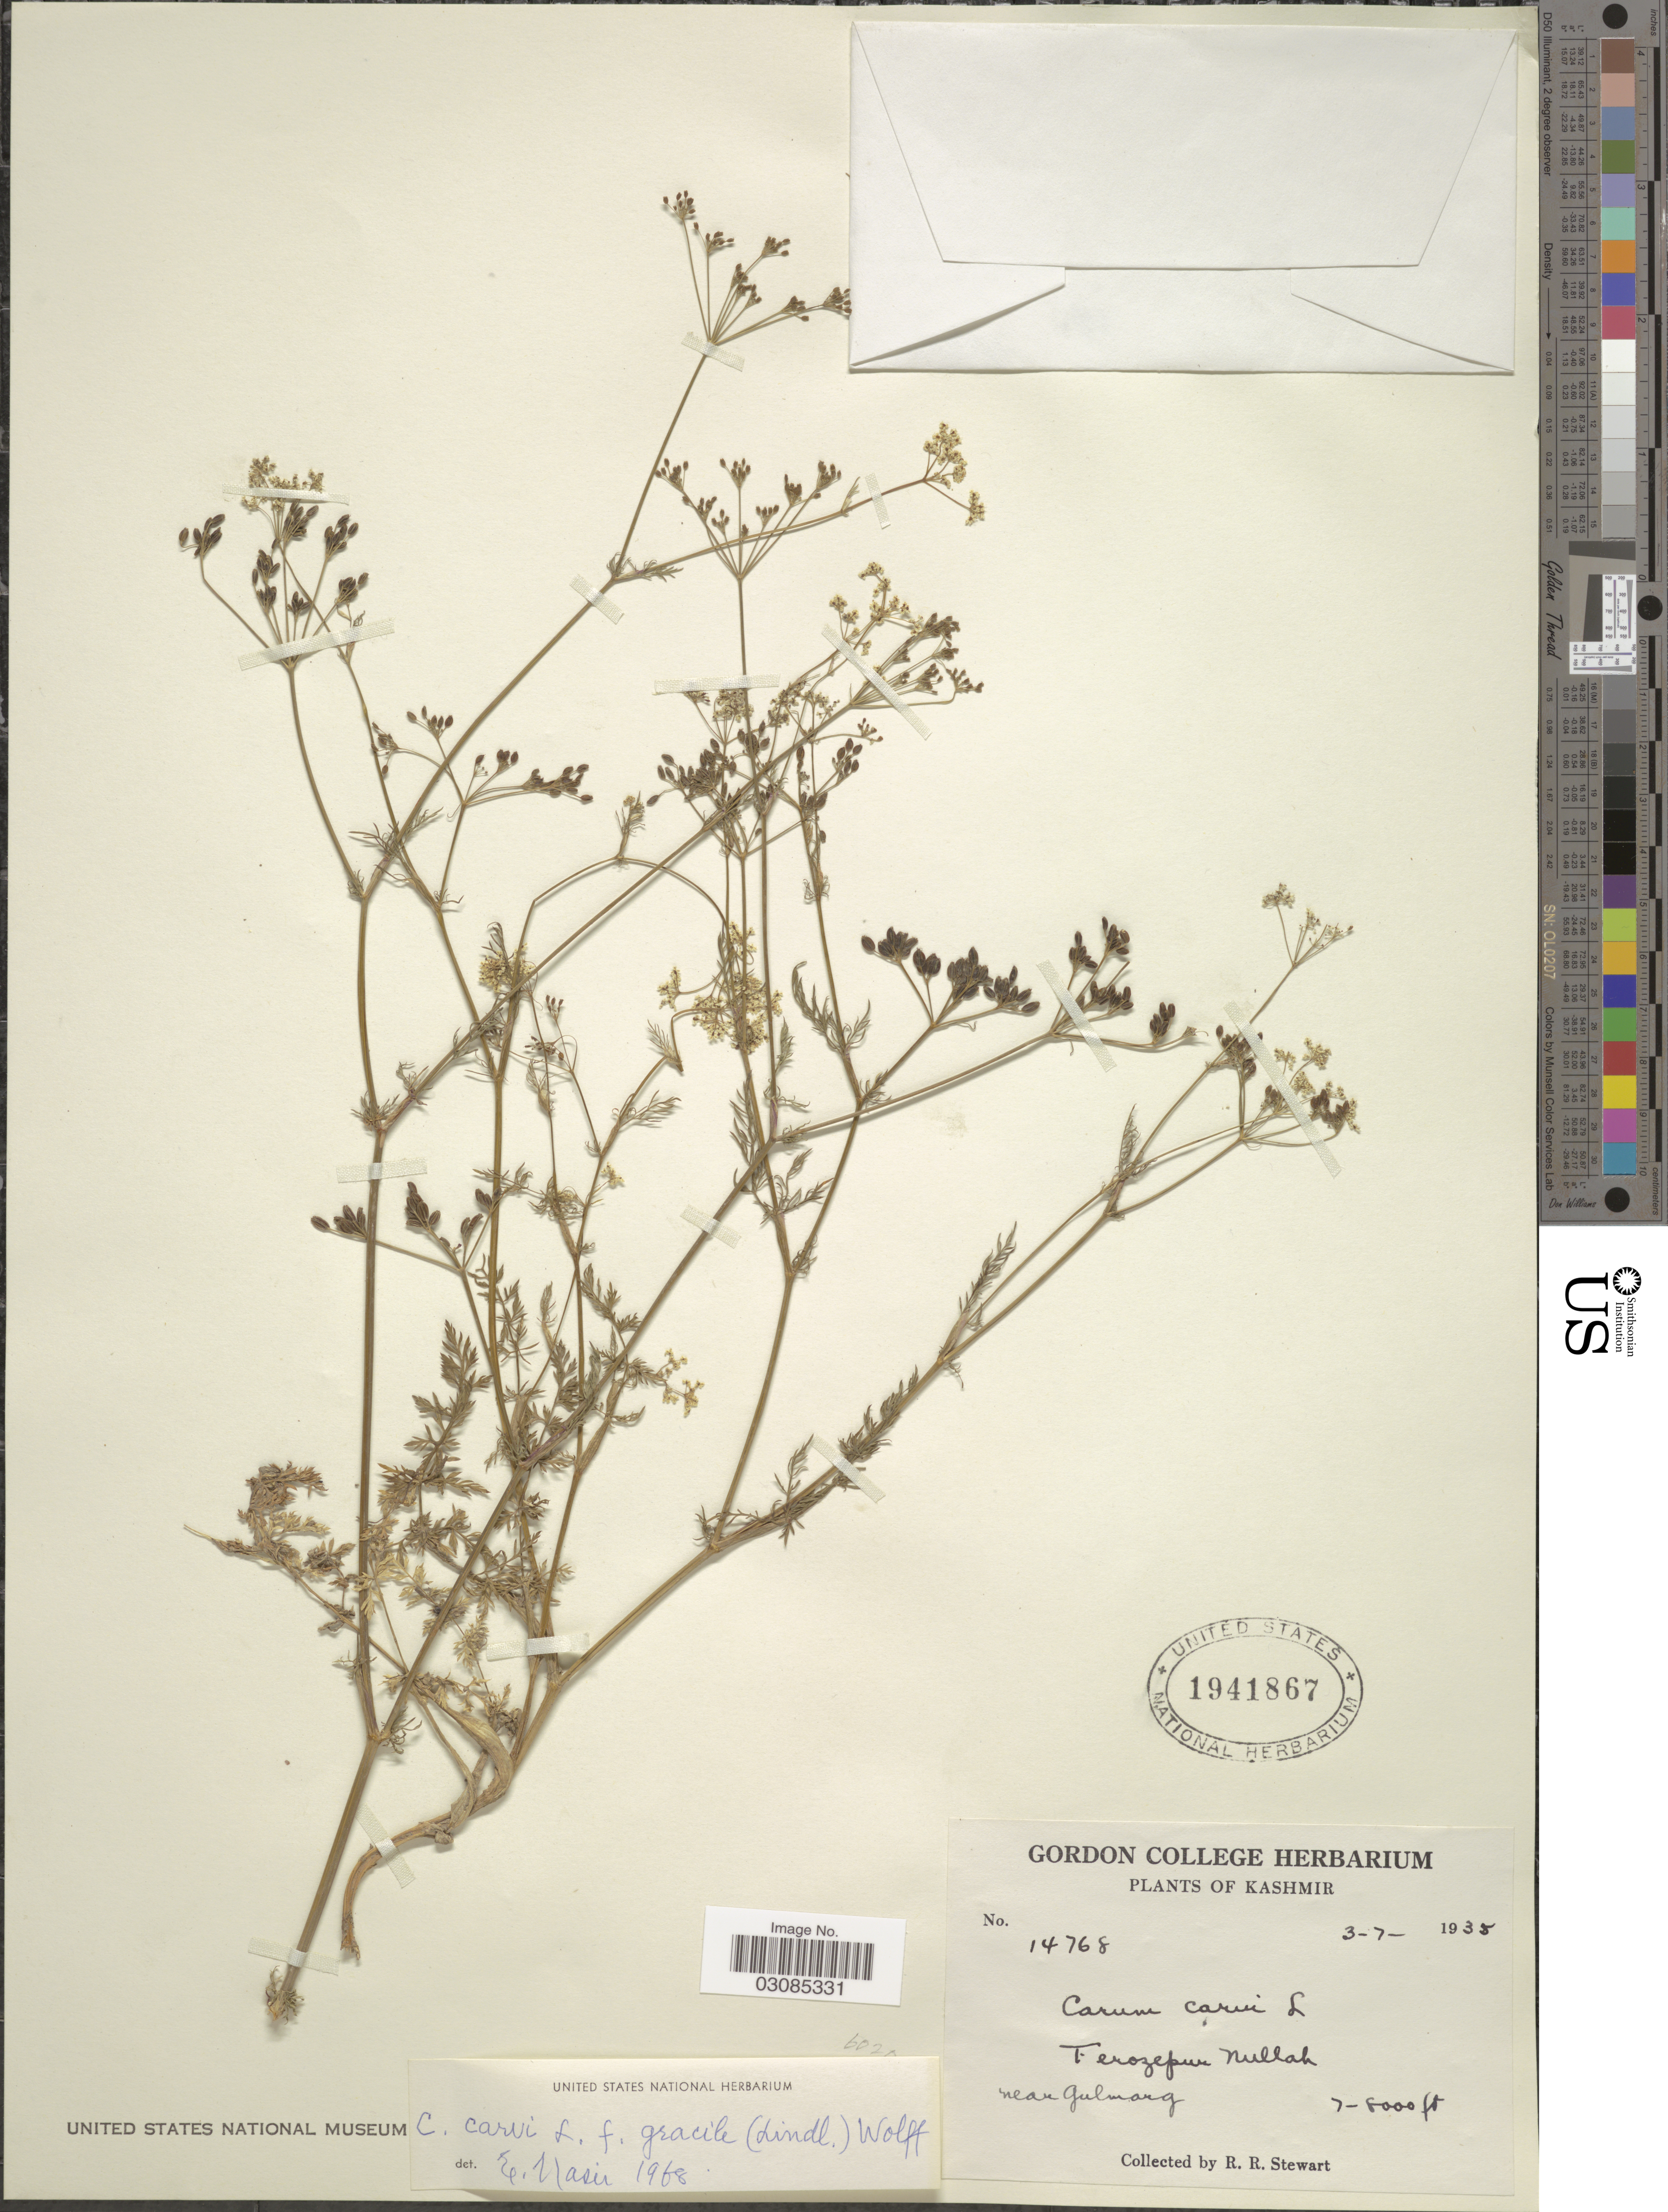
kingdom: Plantae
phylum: Tracheophyta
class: Magnoliopsida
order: Apiales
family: Apiaceae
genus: Carum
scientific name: Carum carvi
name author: L.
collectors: R. Stewart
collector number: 14768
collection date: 1935-07-03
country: India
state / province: Jammu and Kashmir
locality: Kashmir. Terozepur Nullah near Gulmarg.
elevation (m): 2134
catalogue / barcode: US 1941867